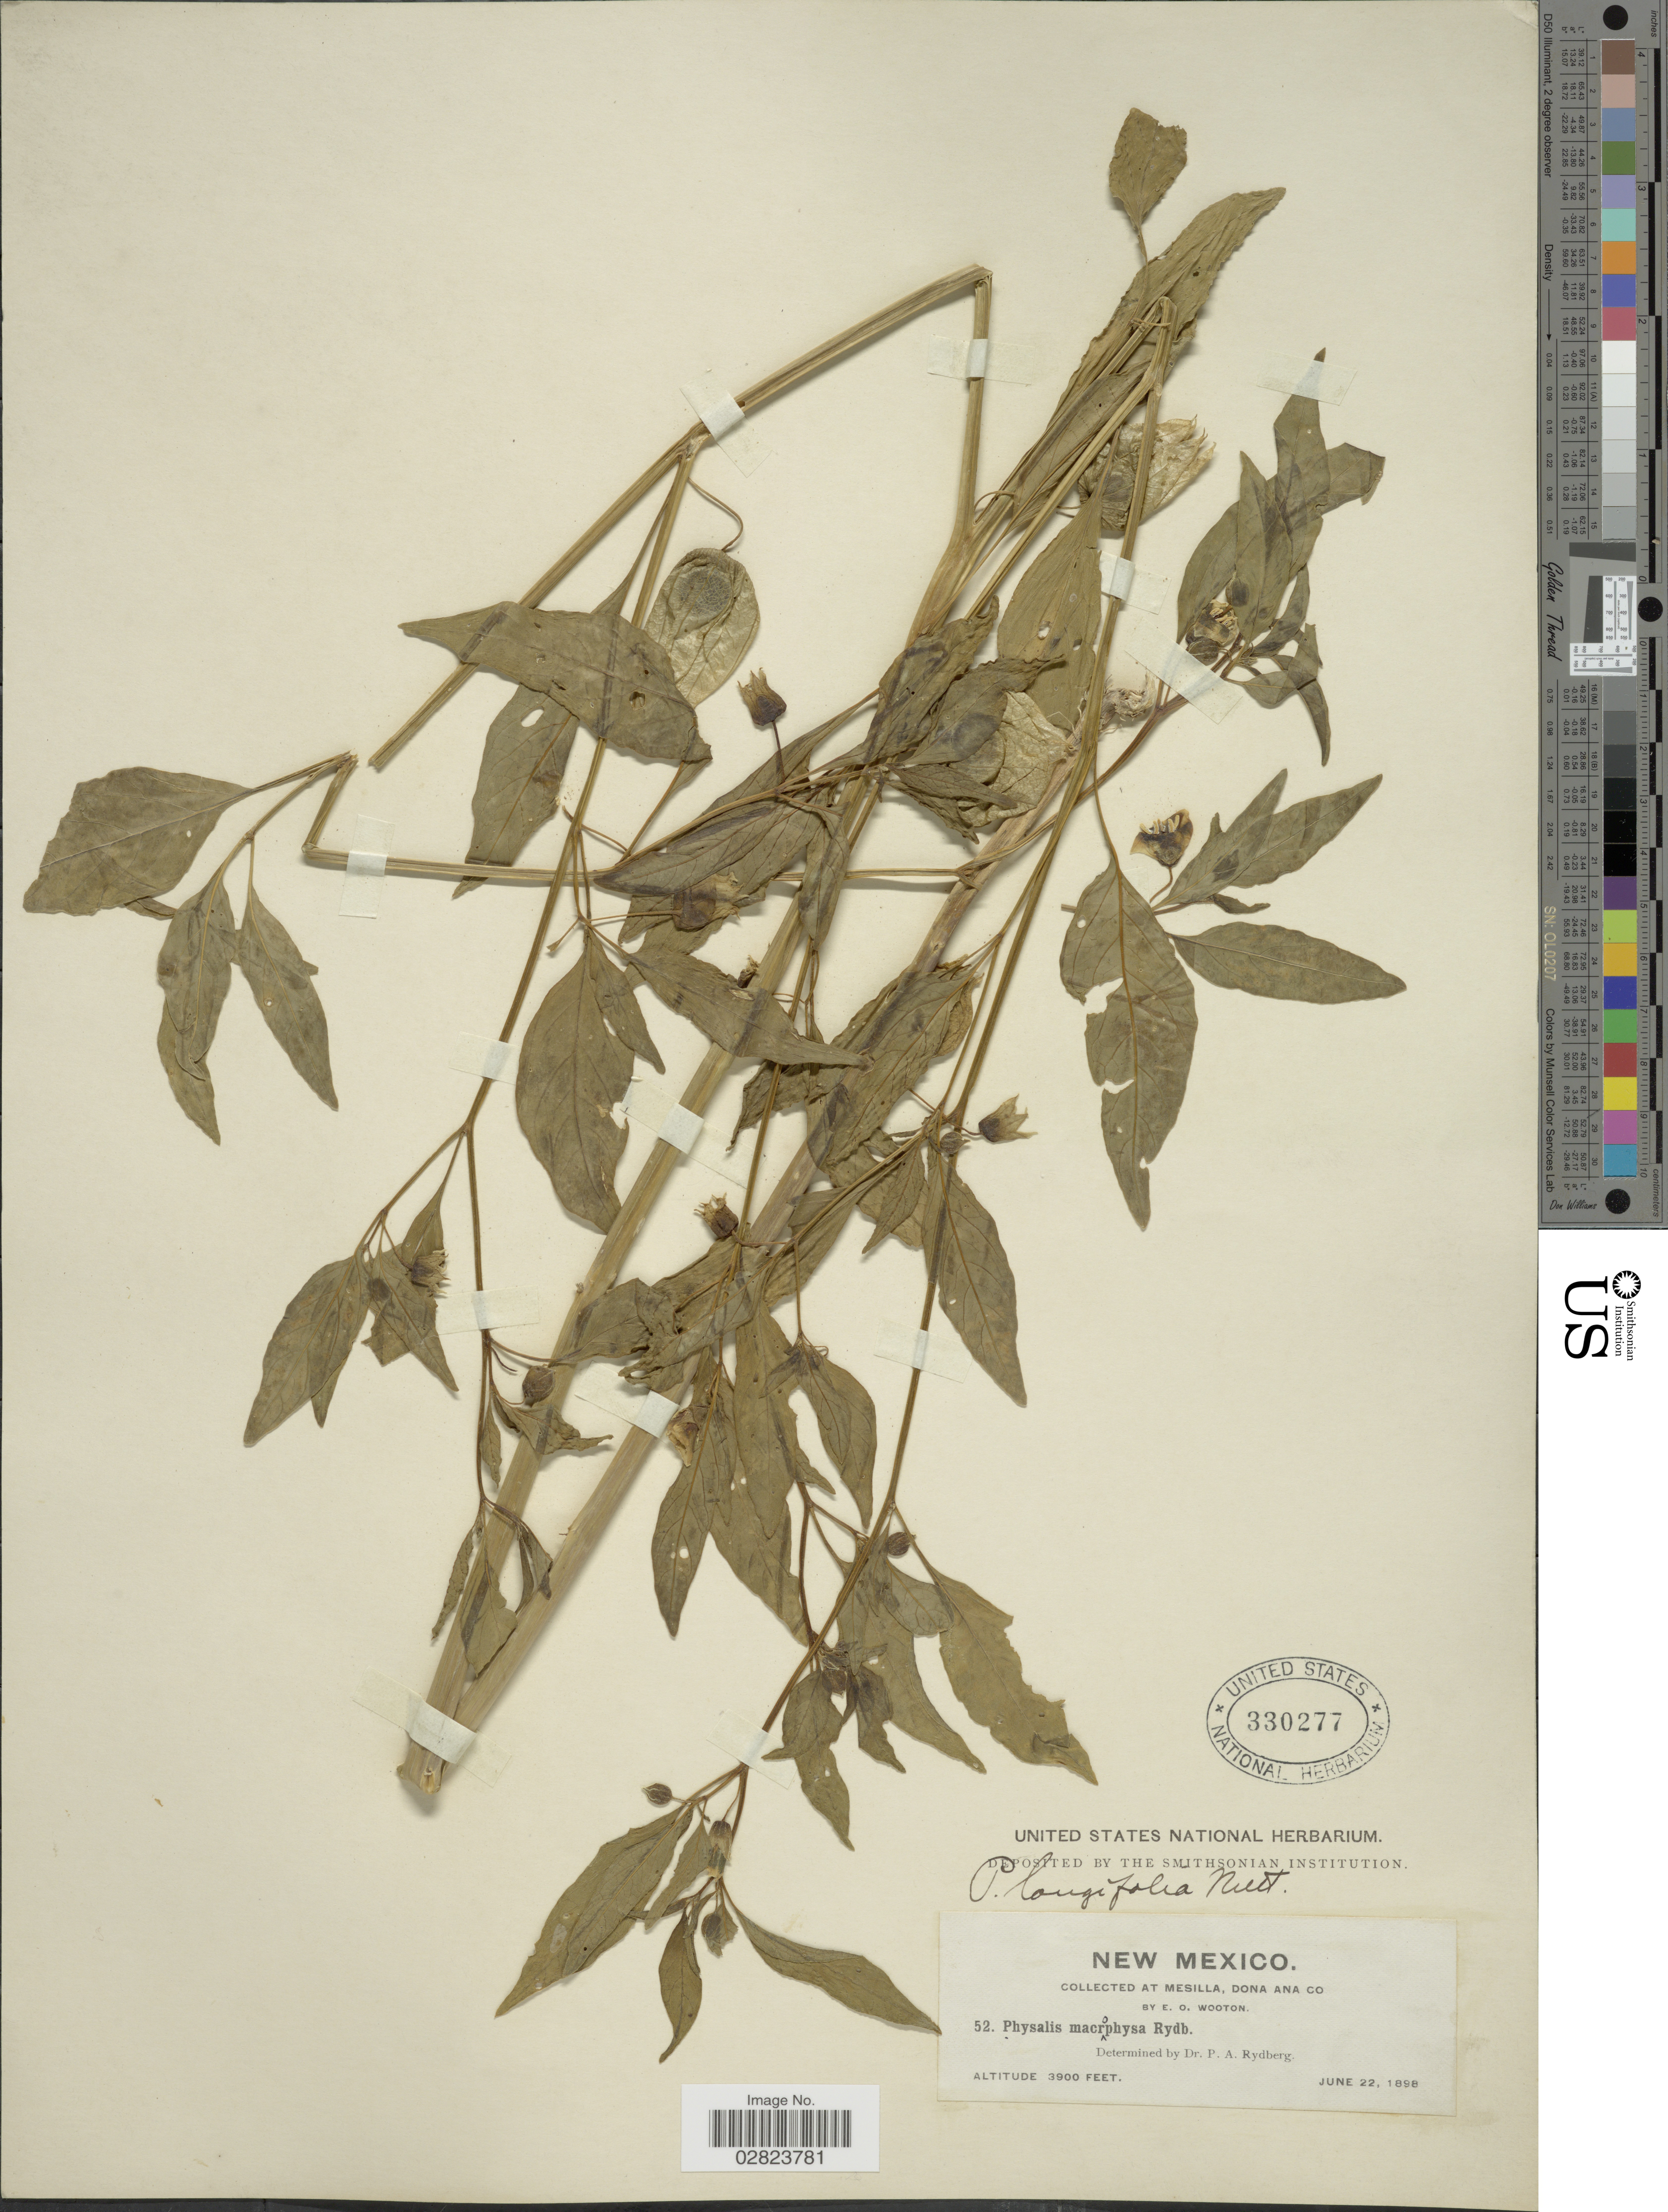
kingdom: Plantae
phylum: Tracheophyta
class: Magnoliopsida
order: Solanales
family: Solanaceae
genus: Physalis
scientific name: Physalis longifolia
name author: Nutt.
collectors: E. O. Wooton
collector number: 52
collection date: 1898-06-22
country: United States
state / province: New Mexico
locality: Mesilla, Dona Ana Co.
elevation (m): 1189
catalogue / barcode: US 330277